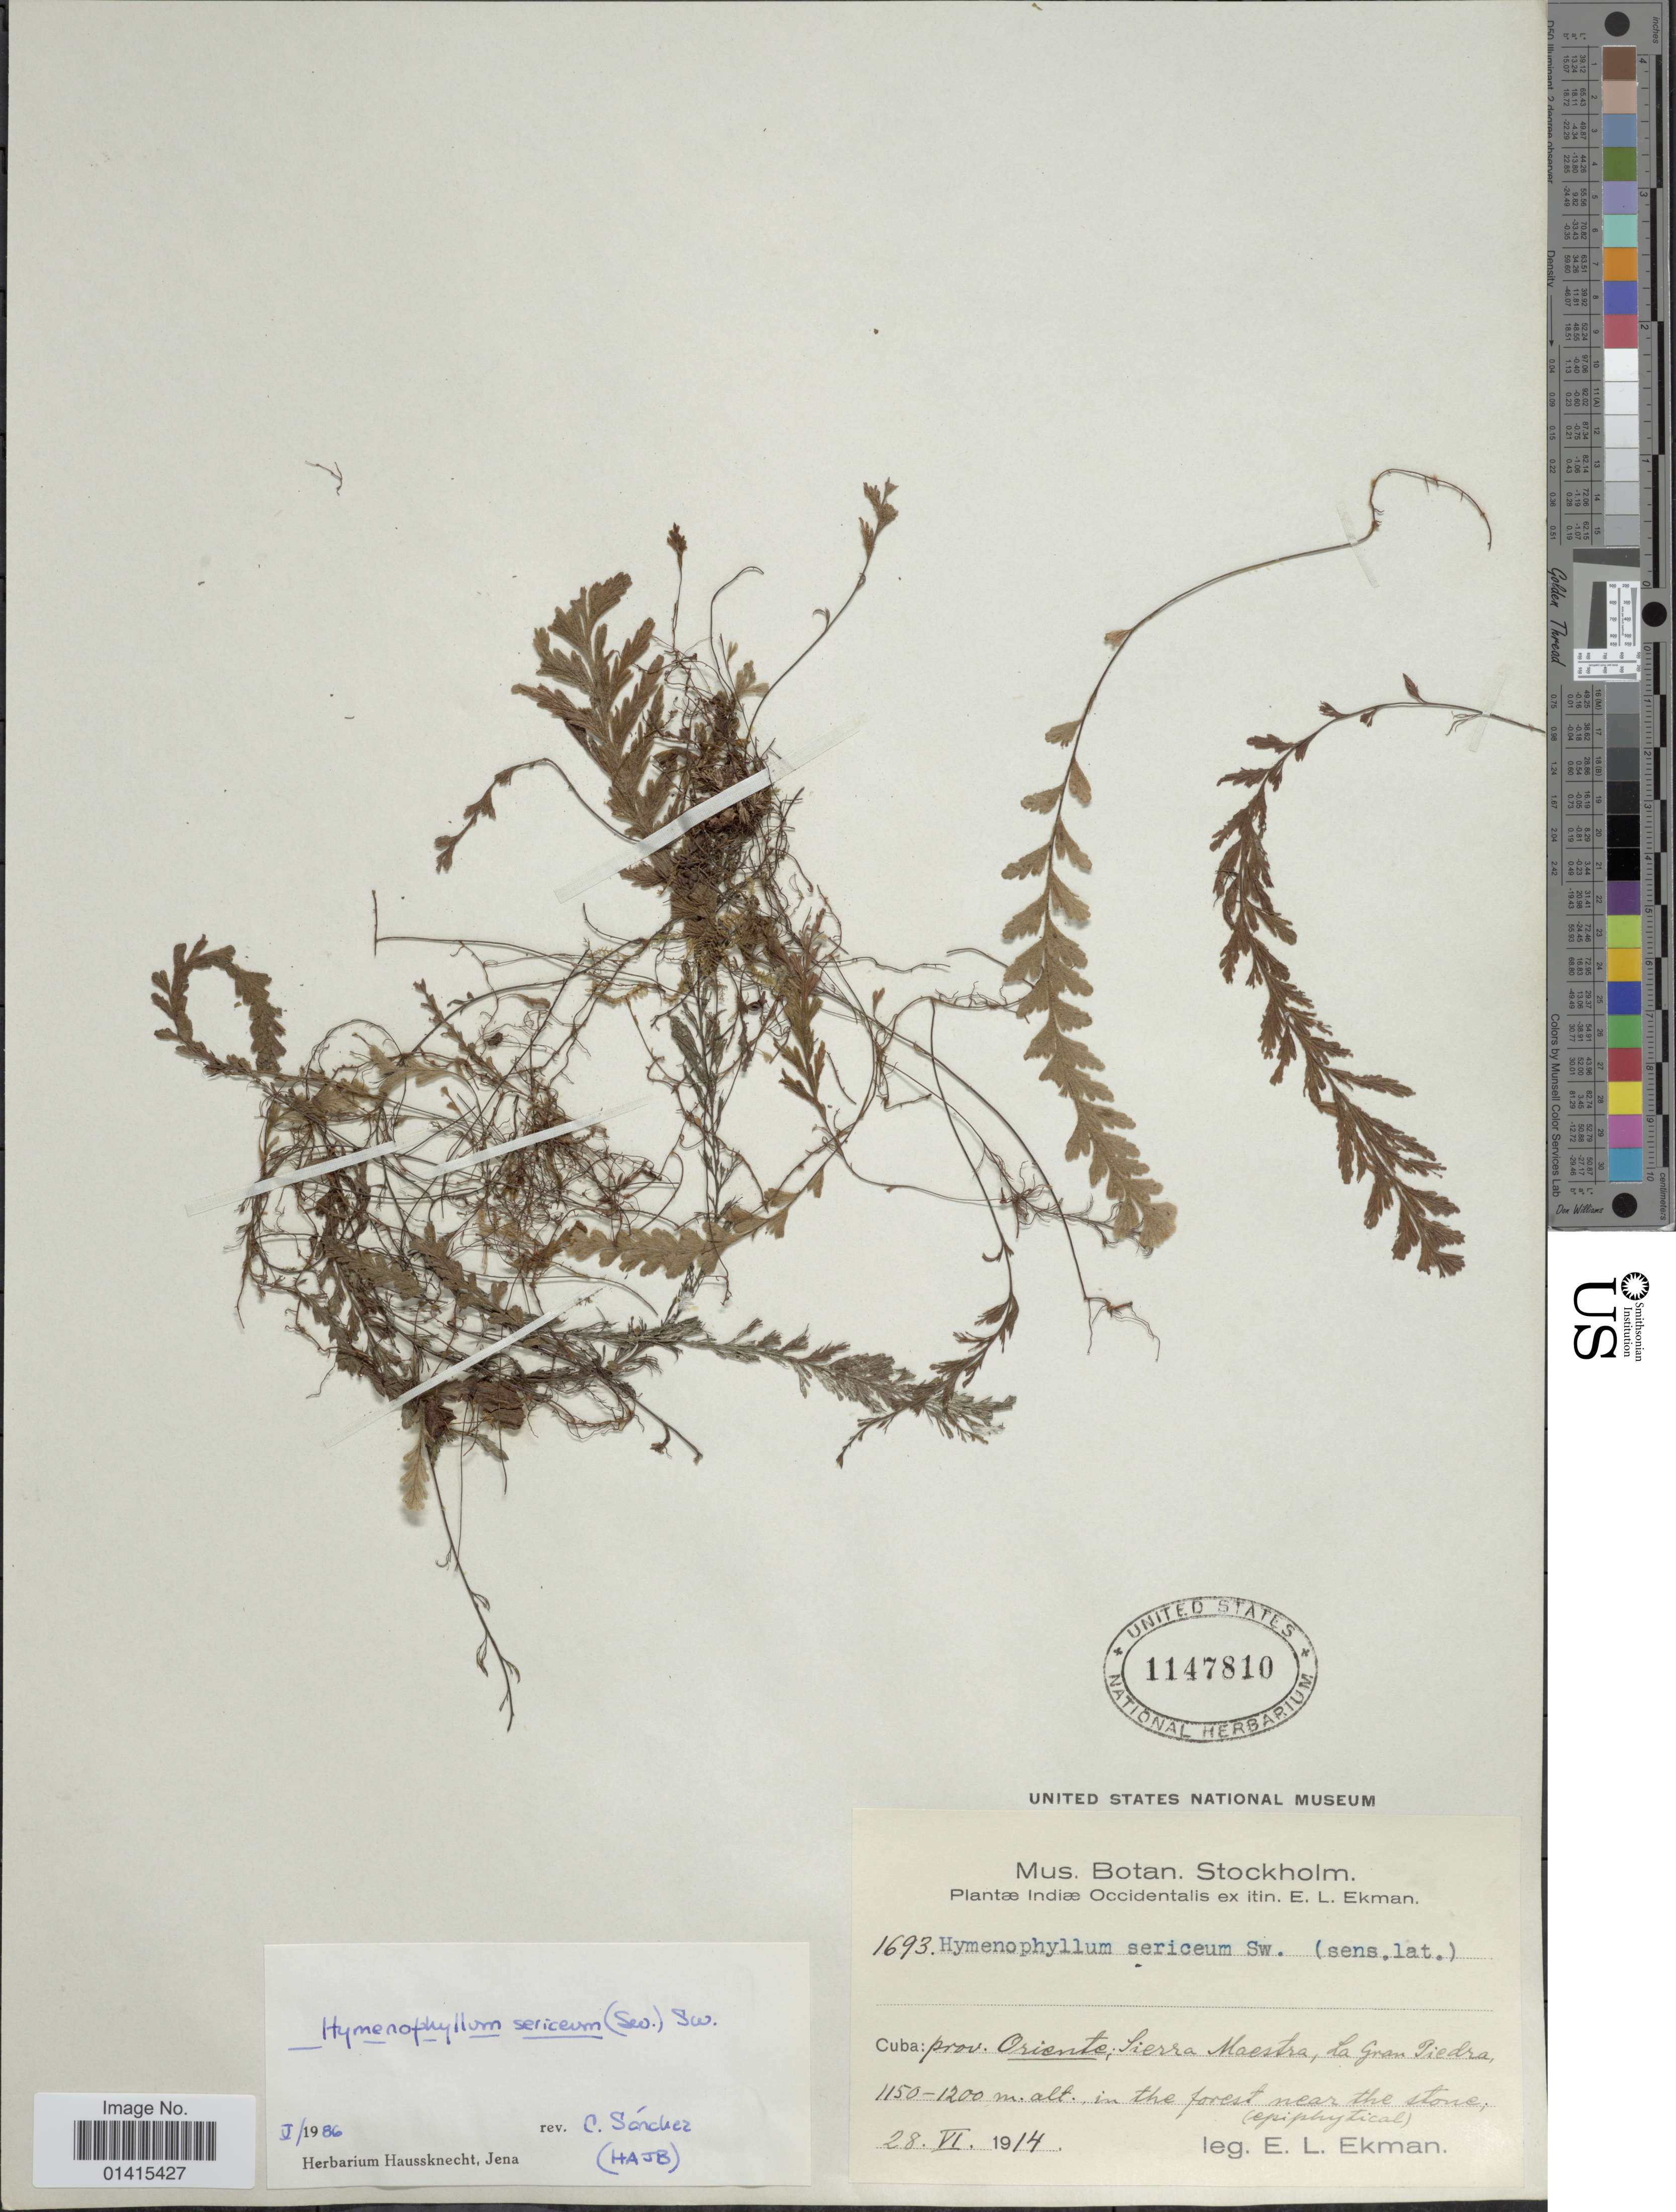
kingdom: Plantae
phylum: Tracheophyta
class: Polypodiopsida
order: Hymenophyllales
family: Hymenophyllaceae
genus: Hymenophyllum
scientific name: Hymenophyllum sericeum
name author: Sw. in Schrad.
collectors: E. L. Ekman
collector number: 1693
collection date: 1914-06-28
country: Cuba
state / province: Oriente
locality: Cuba prov. Oriente: Sierra Maestra, La Gran Piedra, in the forest near the stone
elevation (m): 1150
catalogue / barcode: US 1147810